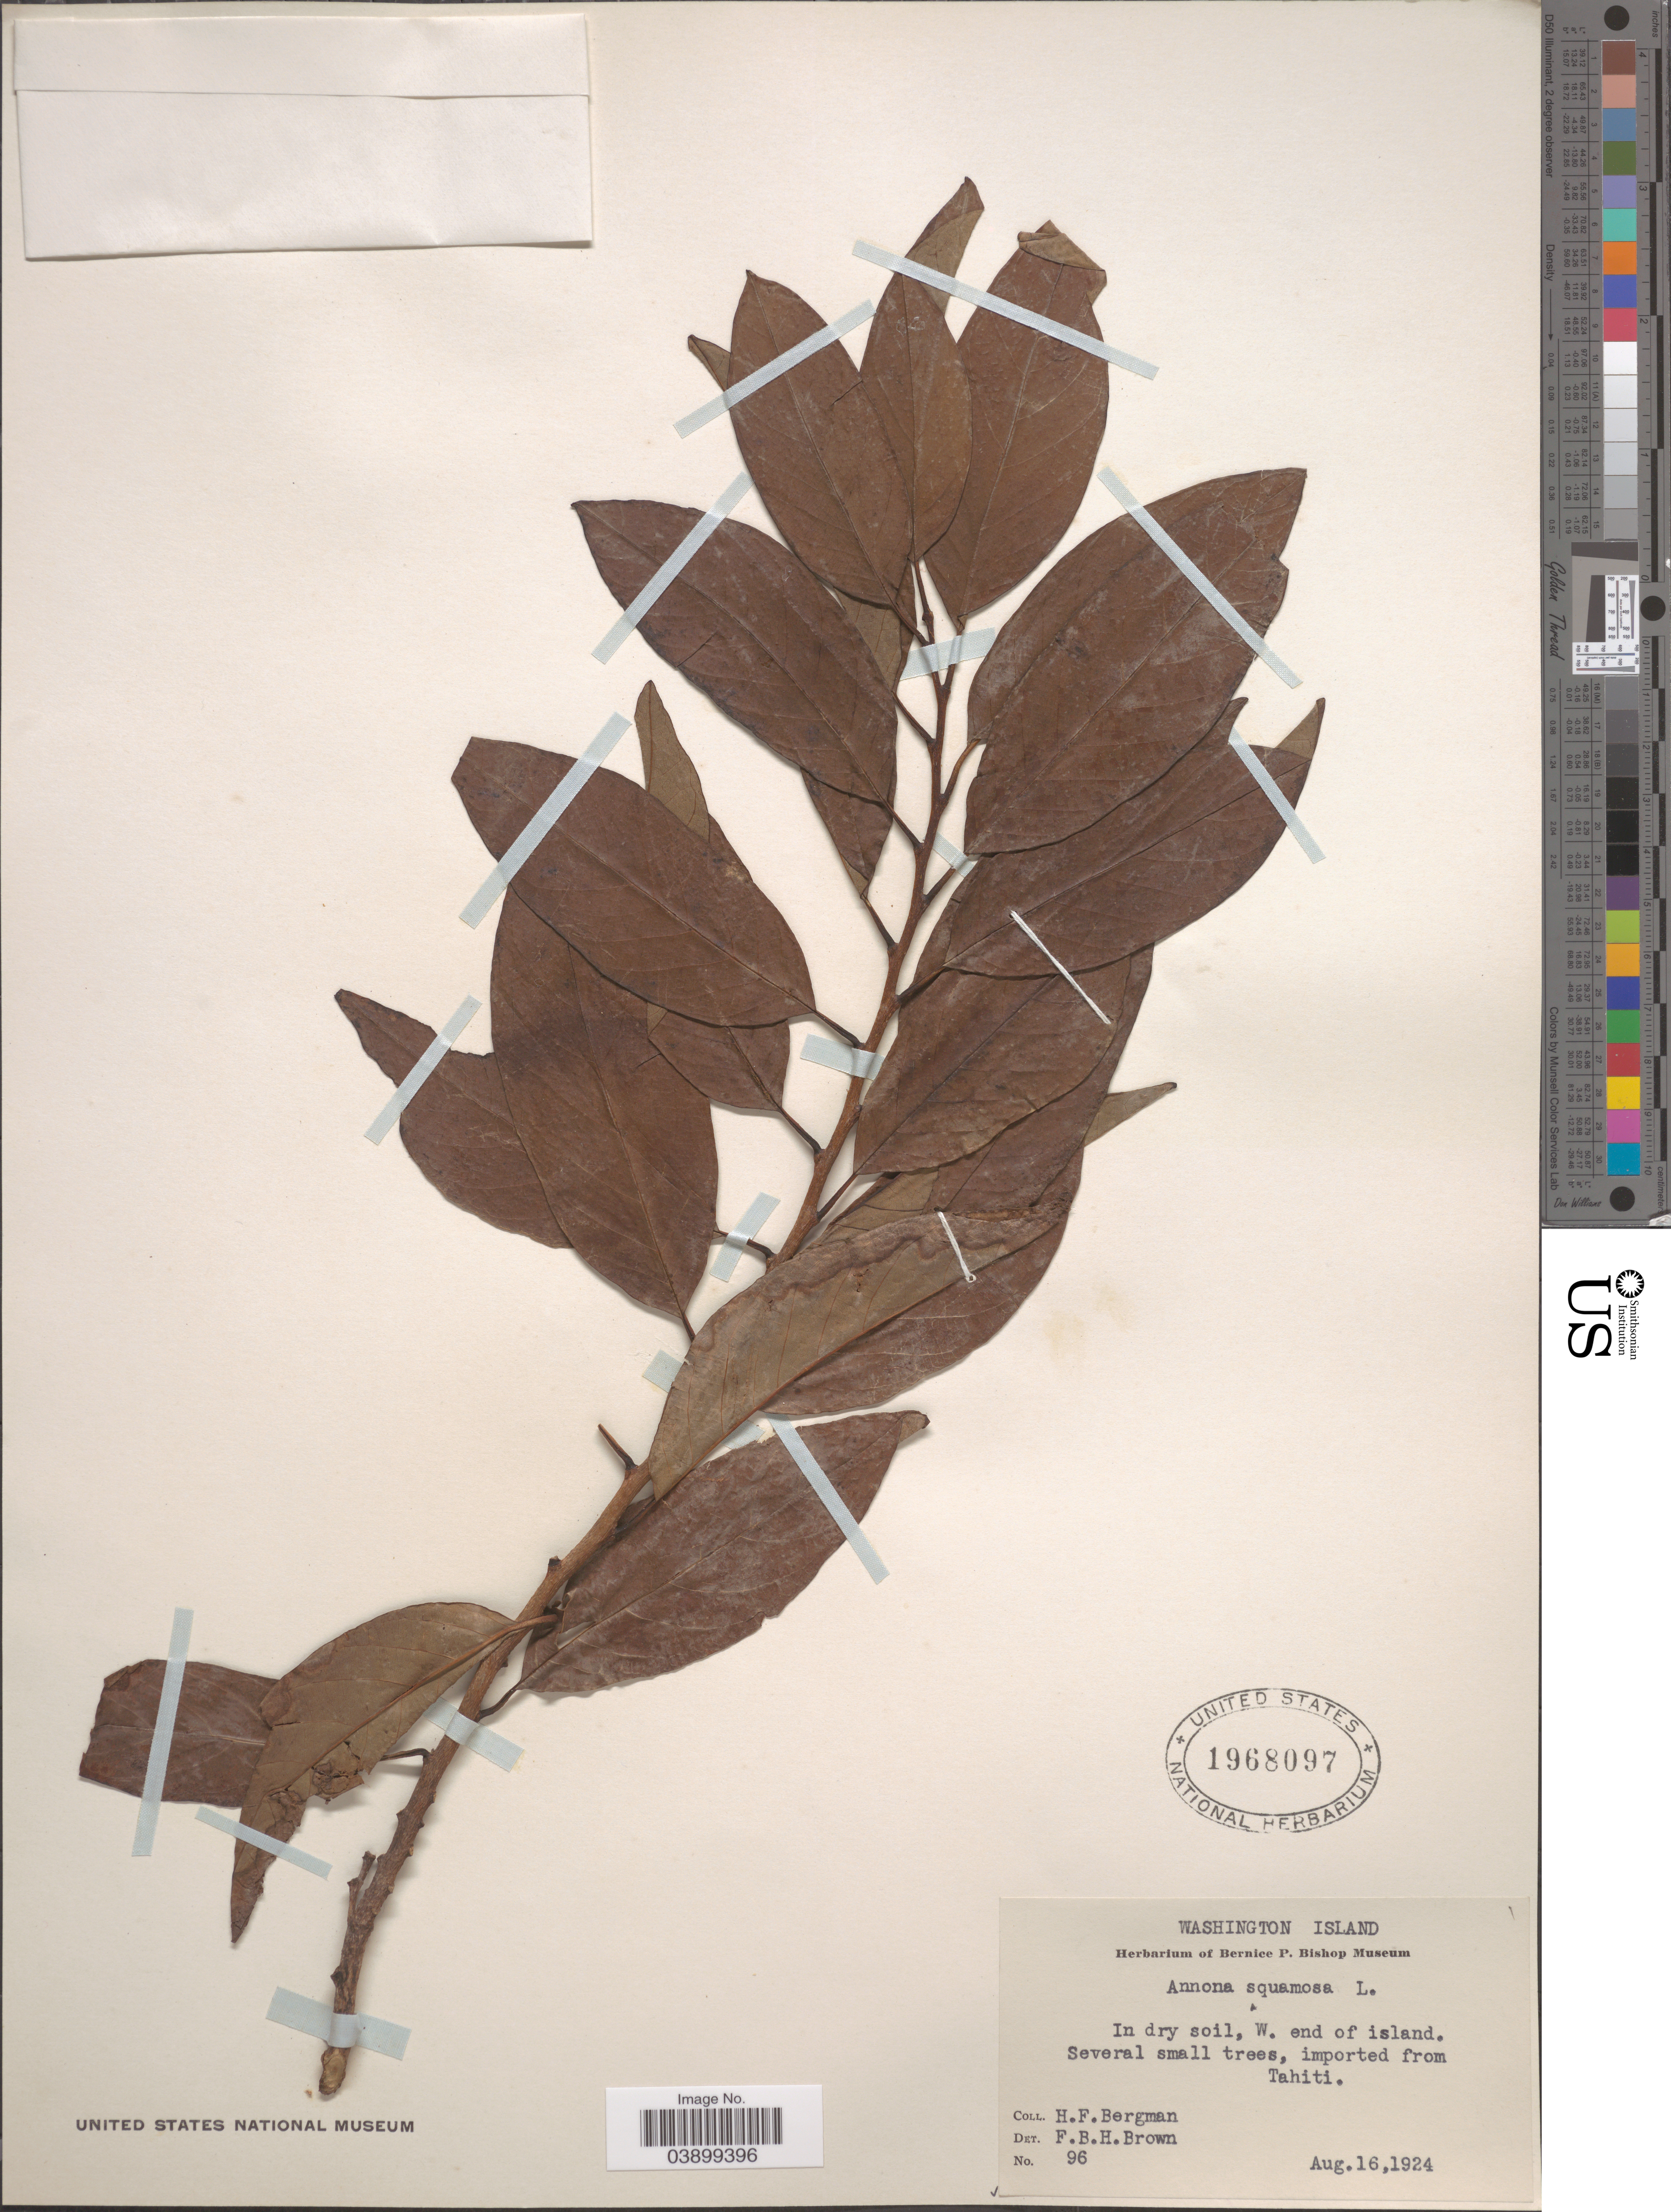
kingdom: Plantae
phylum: Tracheophyta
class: Magnoliopsida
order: Magnoliales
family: Annonaceae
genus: Annona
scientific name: Annona squamosa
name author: L.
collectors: H. Bergman & F. Brown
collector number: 96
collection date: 1924-08-16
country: Kiribati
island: Teraina [Washington Island]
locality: Washington Island. W. end of island. Imported from Tahiti.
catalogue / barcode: US 1968097